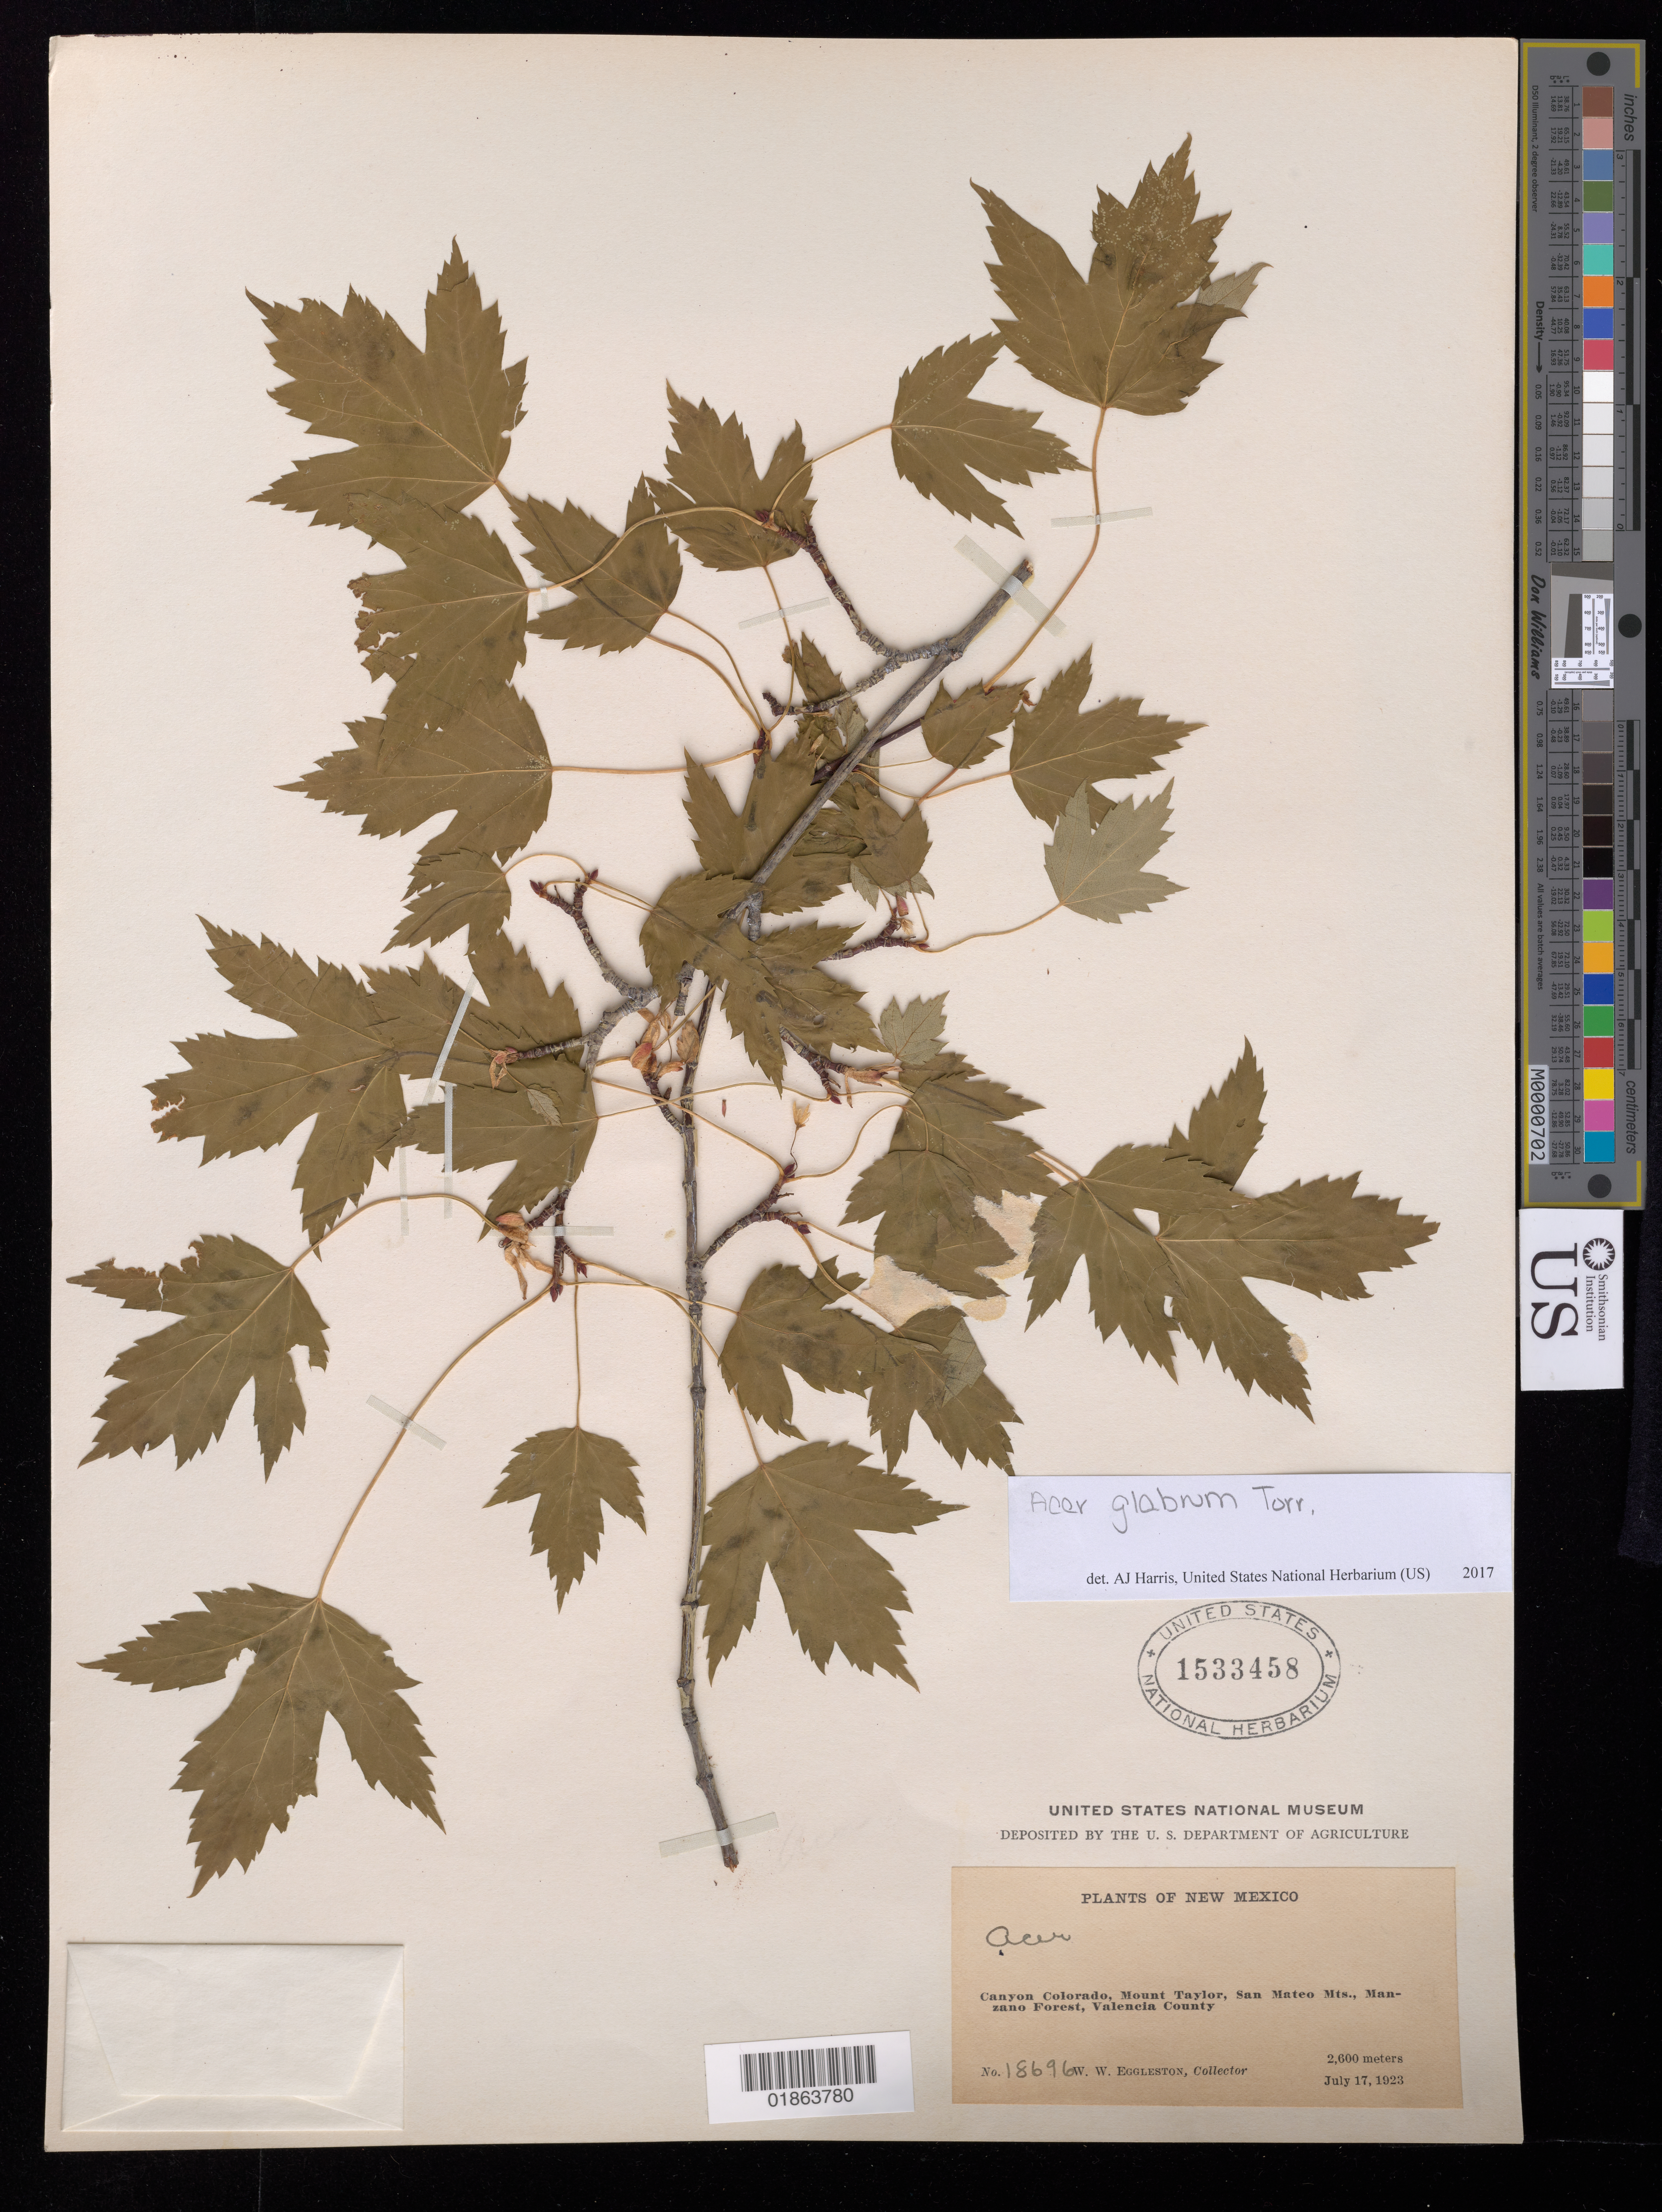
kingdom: Plantae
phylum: Tracheophyta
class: Magnoliopsida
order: Sapindales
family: Sapindaceae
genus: Acer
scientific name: Acer glabrum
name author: Torr.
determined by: Harris, A. J., (UNITED STATES)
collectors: W. W. Eggleston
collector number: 18696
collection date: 1923-07-17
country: United States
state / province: New Mexico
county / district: Valencia County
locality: Canyon Colorado, Mount Taylor, San Mateo Mts., Manzano Forest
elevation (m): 2600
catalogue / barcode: US 1533458